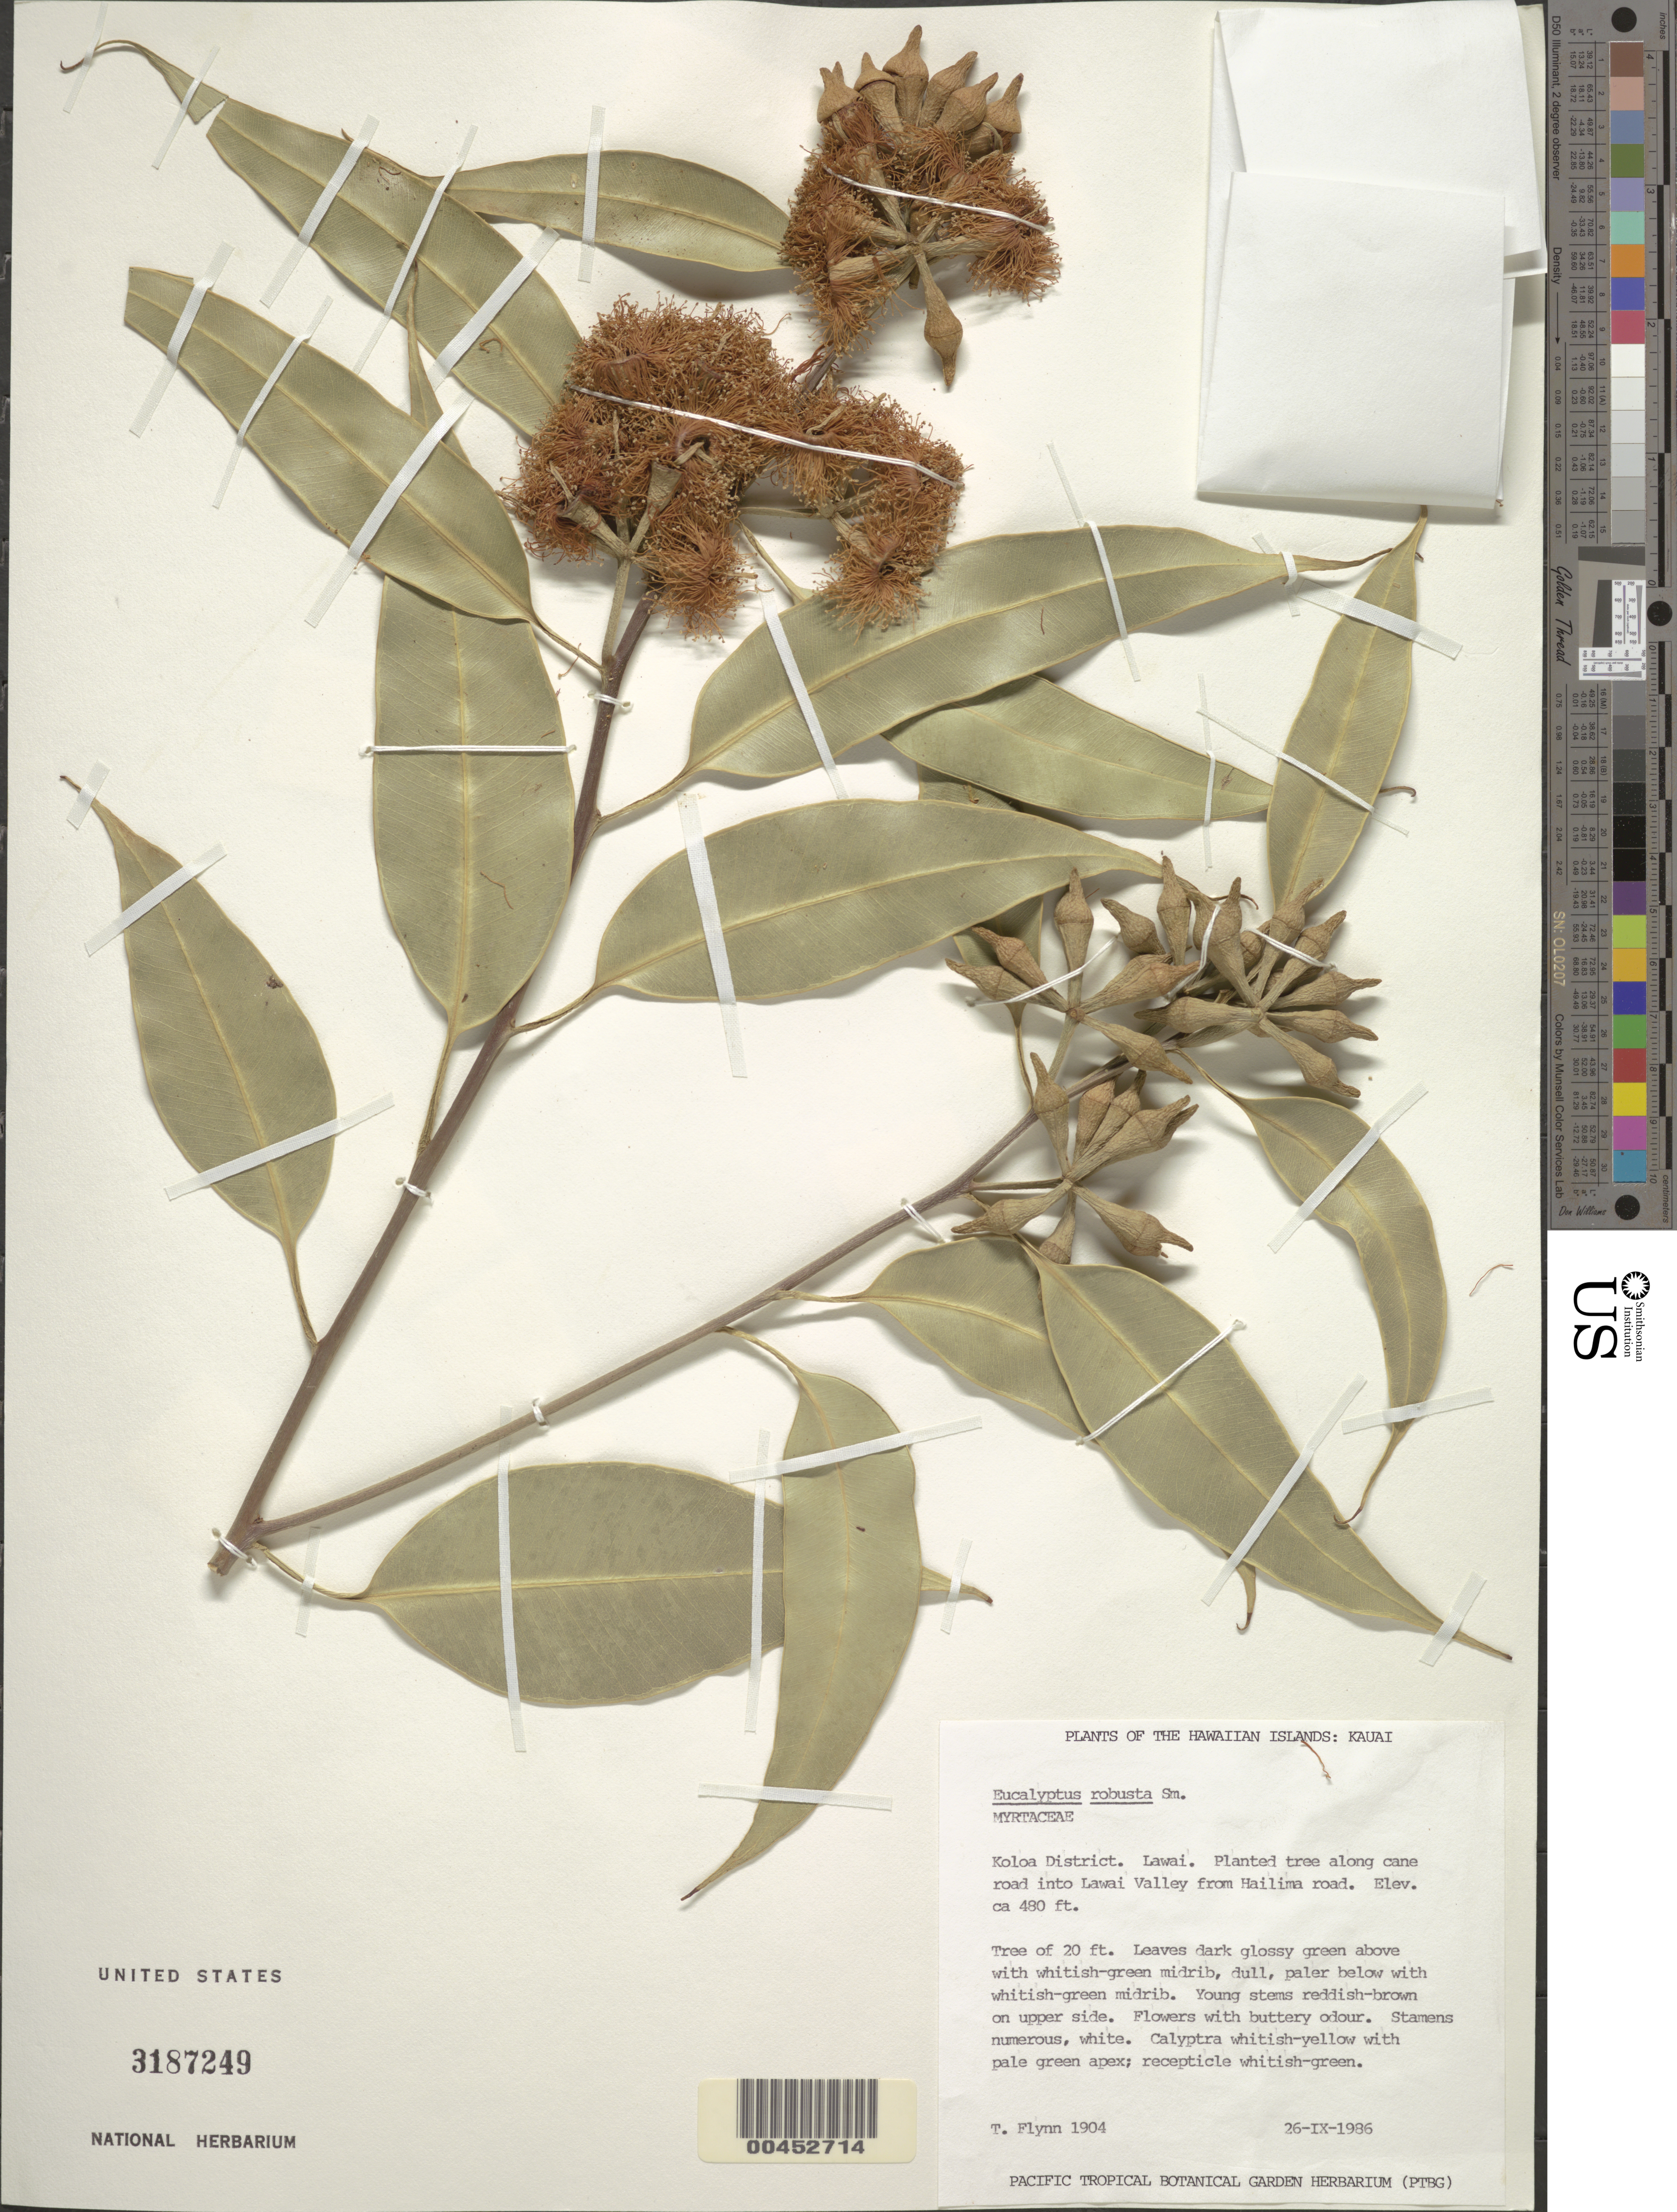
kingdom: Plantae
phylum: Tracheophyta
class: Magnoliopsida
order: Myrtales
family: Myrtaceae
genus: Eucalyptus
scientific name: Eucalyptus robusta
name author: Sm.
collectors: T. W. Flynn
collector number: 1904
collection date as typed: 26 Sep 1986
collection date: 1986-09-26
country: United States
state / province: Hawaii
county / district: Kauai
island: Kaua'i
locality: Koloa Dist, Lawai, along cane rd into Lawai Valley from Hailima rd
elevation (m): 146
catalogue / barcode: US 3187249